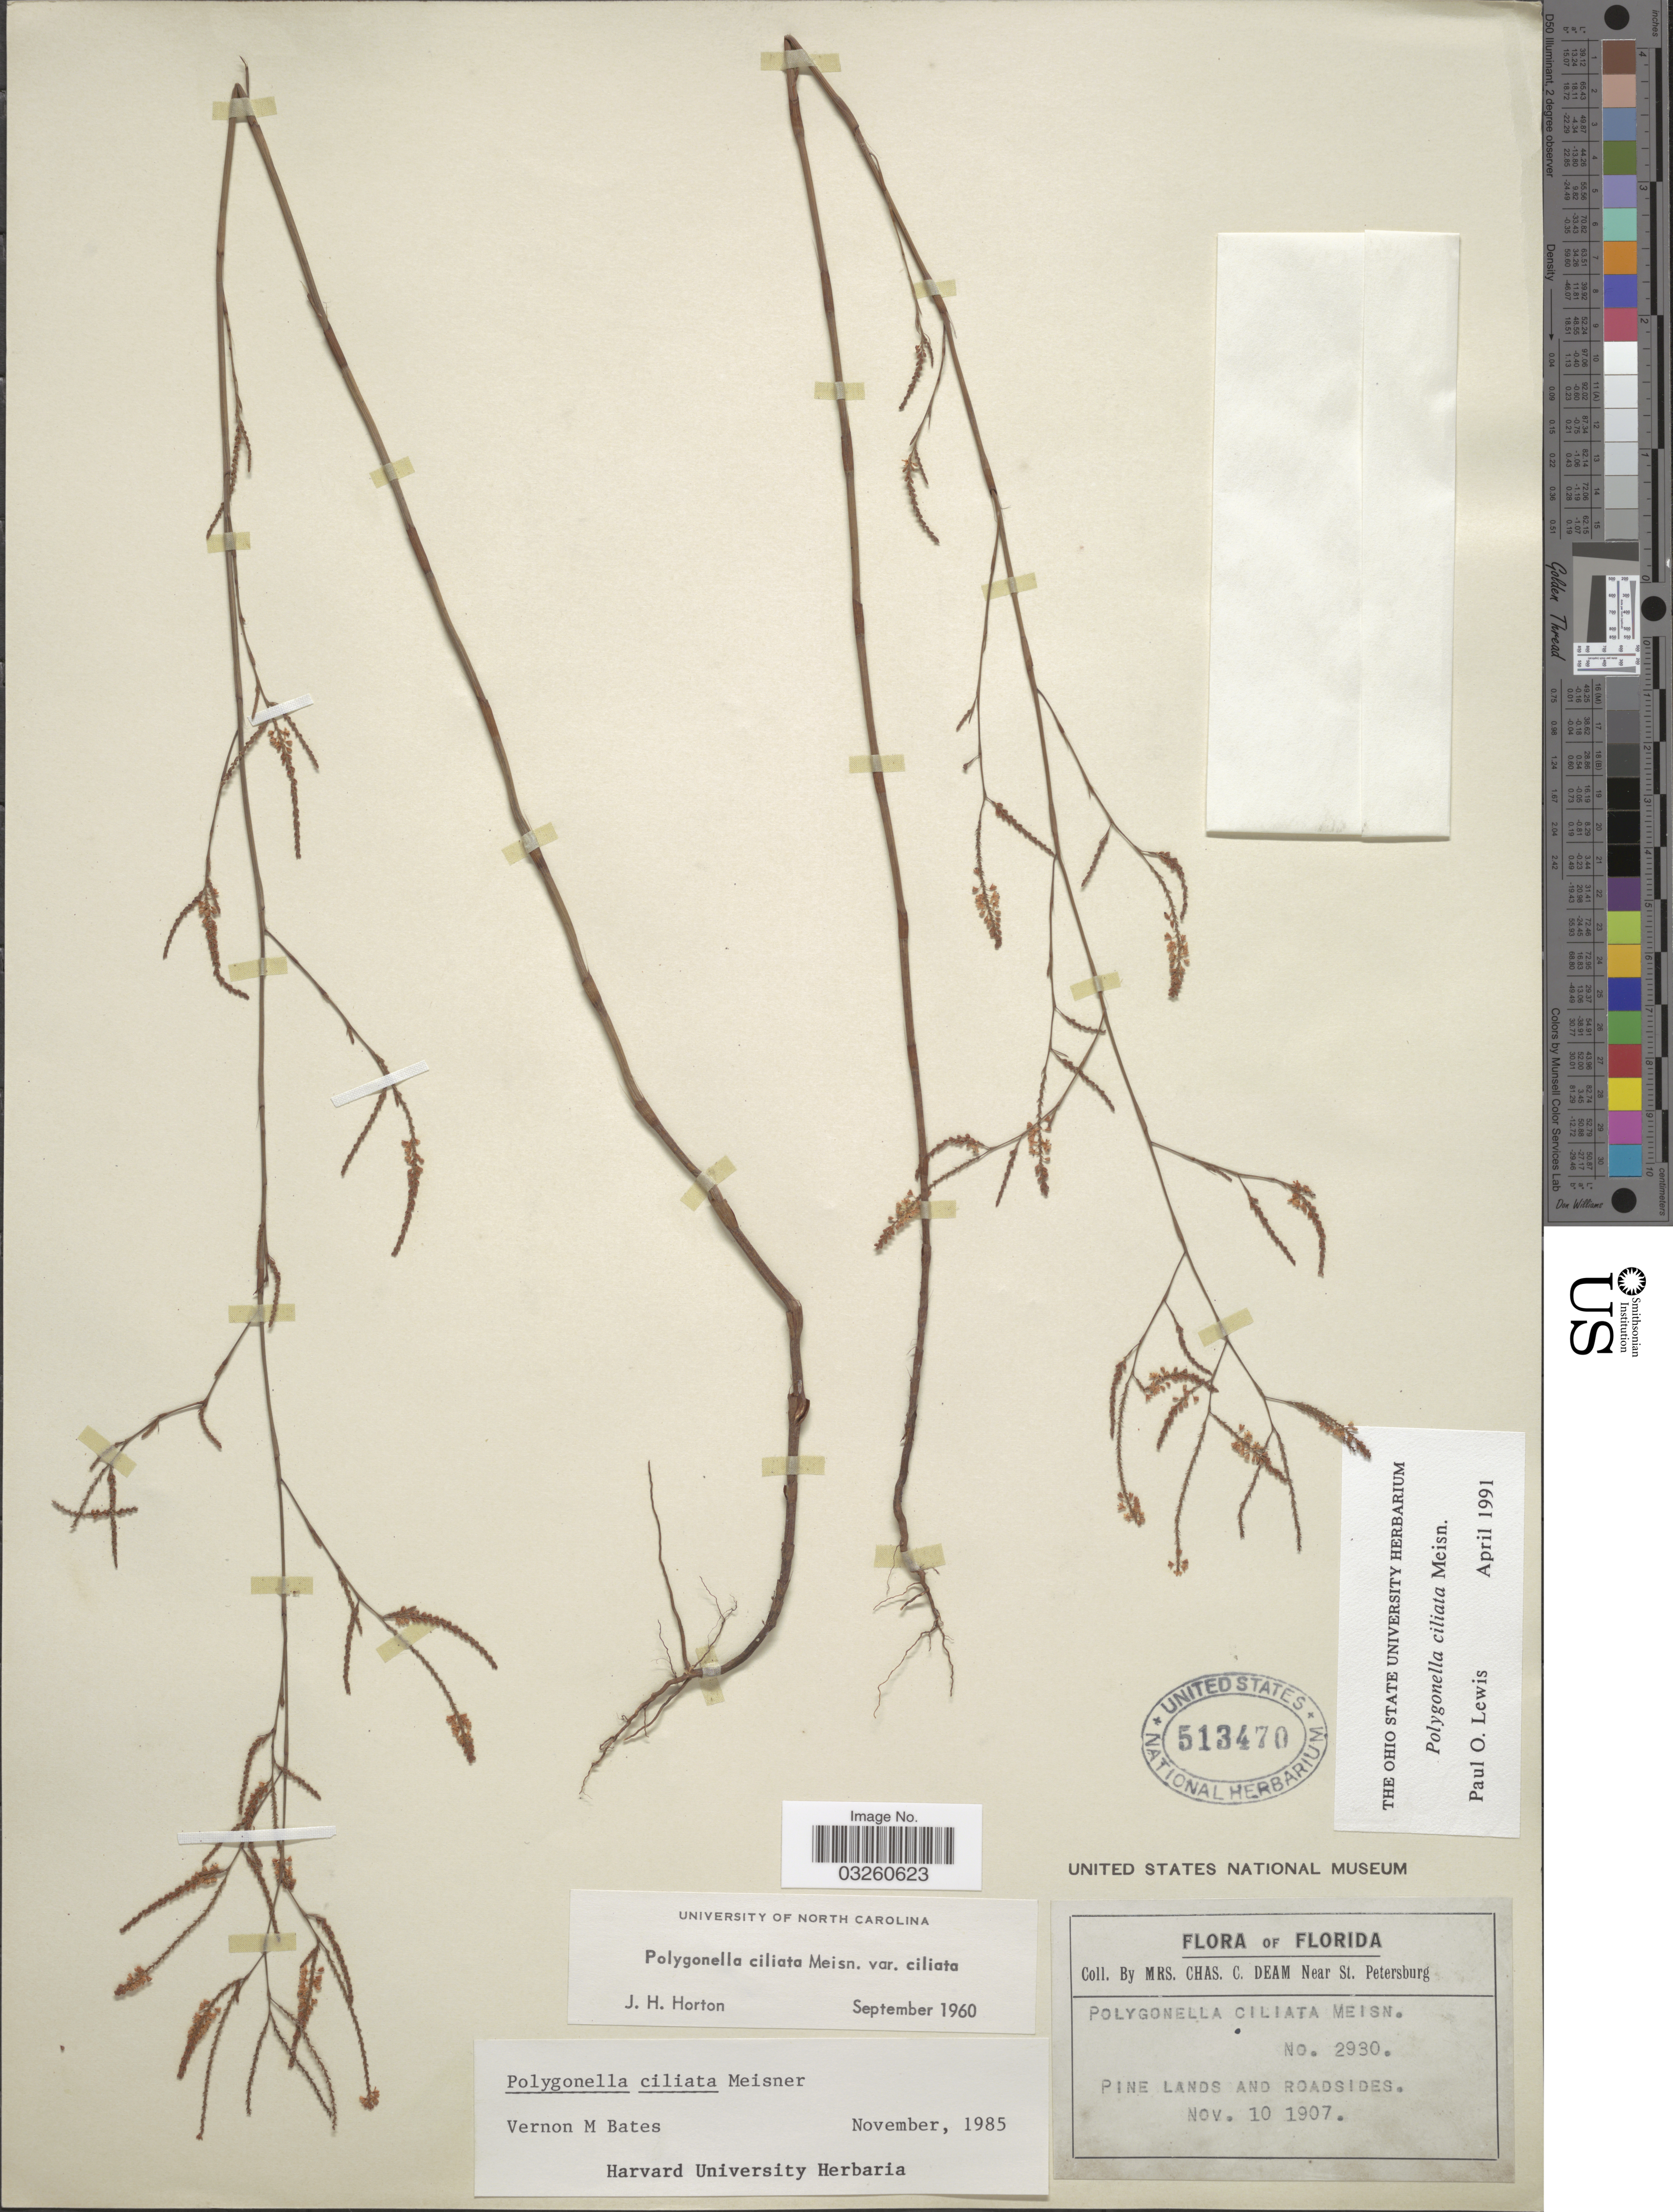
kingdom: Plantae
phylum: Tracheophyta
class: Magnoliopsida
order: Caryophyllales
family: Polygonaceae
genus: Polygonella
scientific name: Polygonella ciliata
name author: Meisn.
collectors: S. A. Deam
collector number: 2930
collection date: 1907-11-10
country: United States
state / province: Florida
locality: Near St. Petersburg.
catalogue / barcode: US 513470